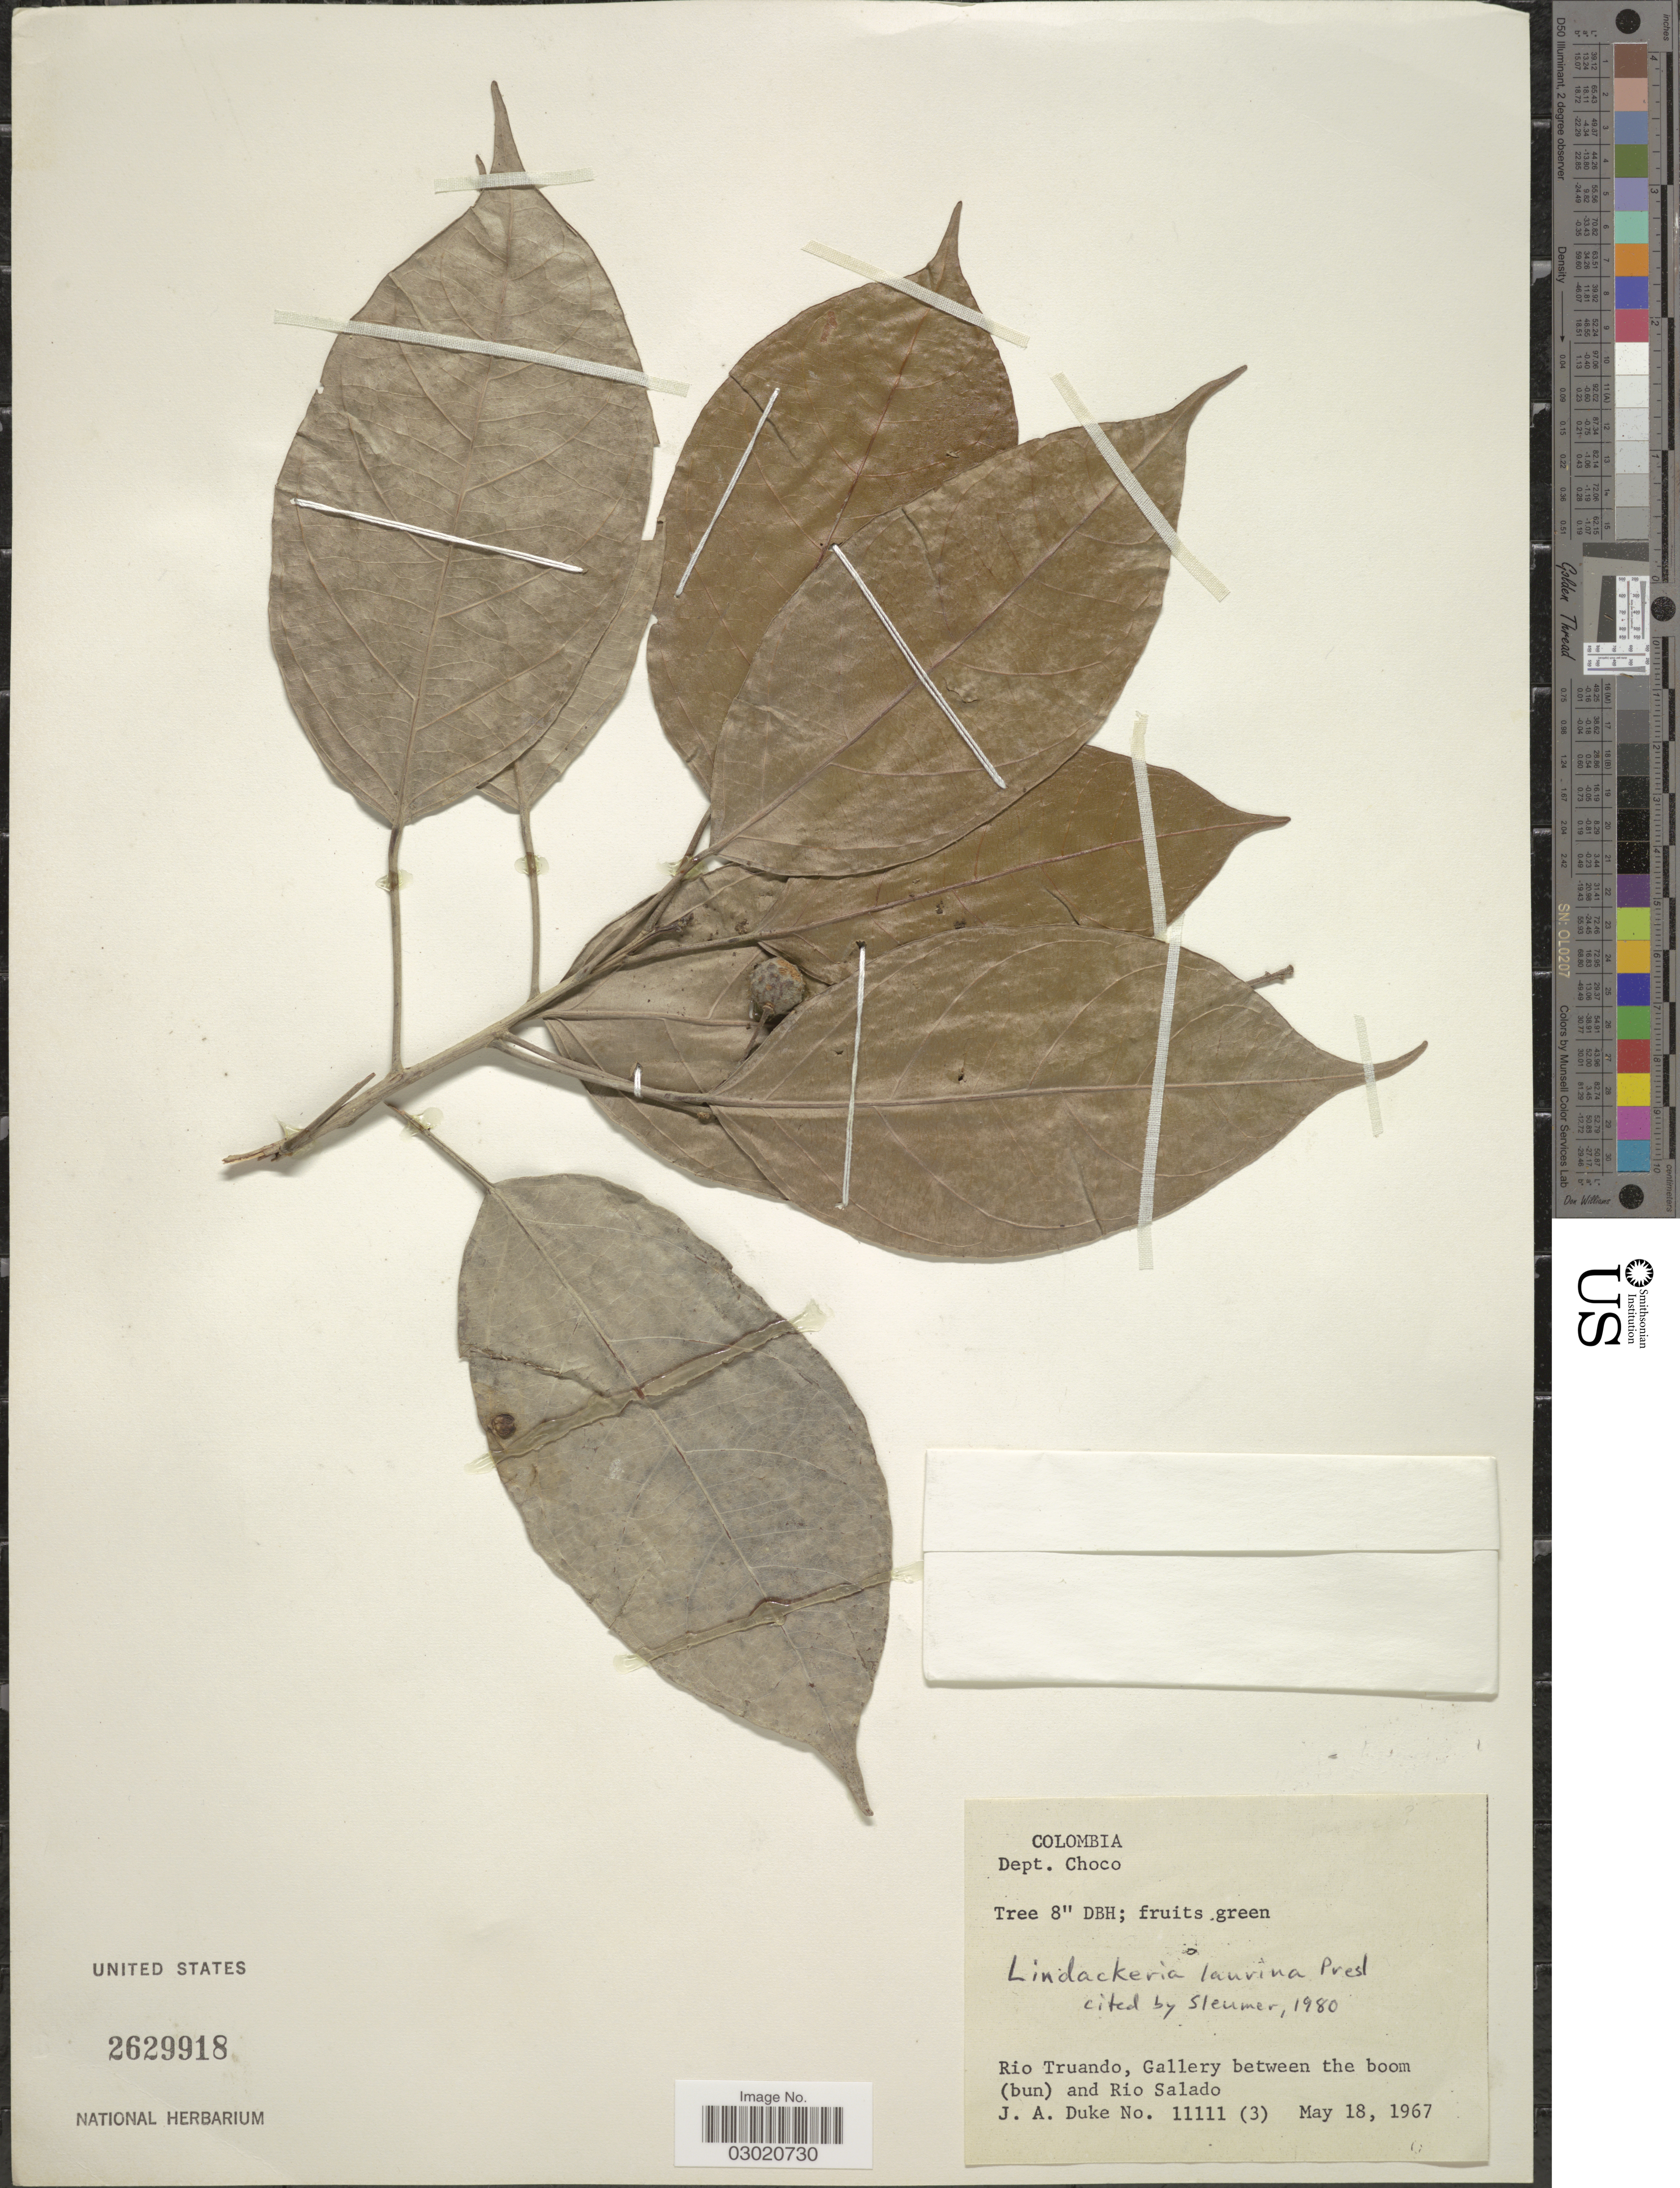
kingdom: Plantae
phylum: Tracheophyta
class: Magnoliopsida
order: Malpighiales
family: Achariaceae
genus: Lindackeria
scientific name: Lindackeria laurina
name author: C. Presl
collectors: J. A. Duke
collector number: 11111 (3)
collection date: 1967-05-18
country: Colombia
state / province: Chocó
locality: Dept. Choco, Rio Truando, Gallery between the boom (bun) and Rio Salado.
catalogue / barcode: US 2629918